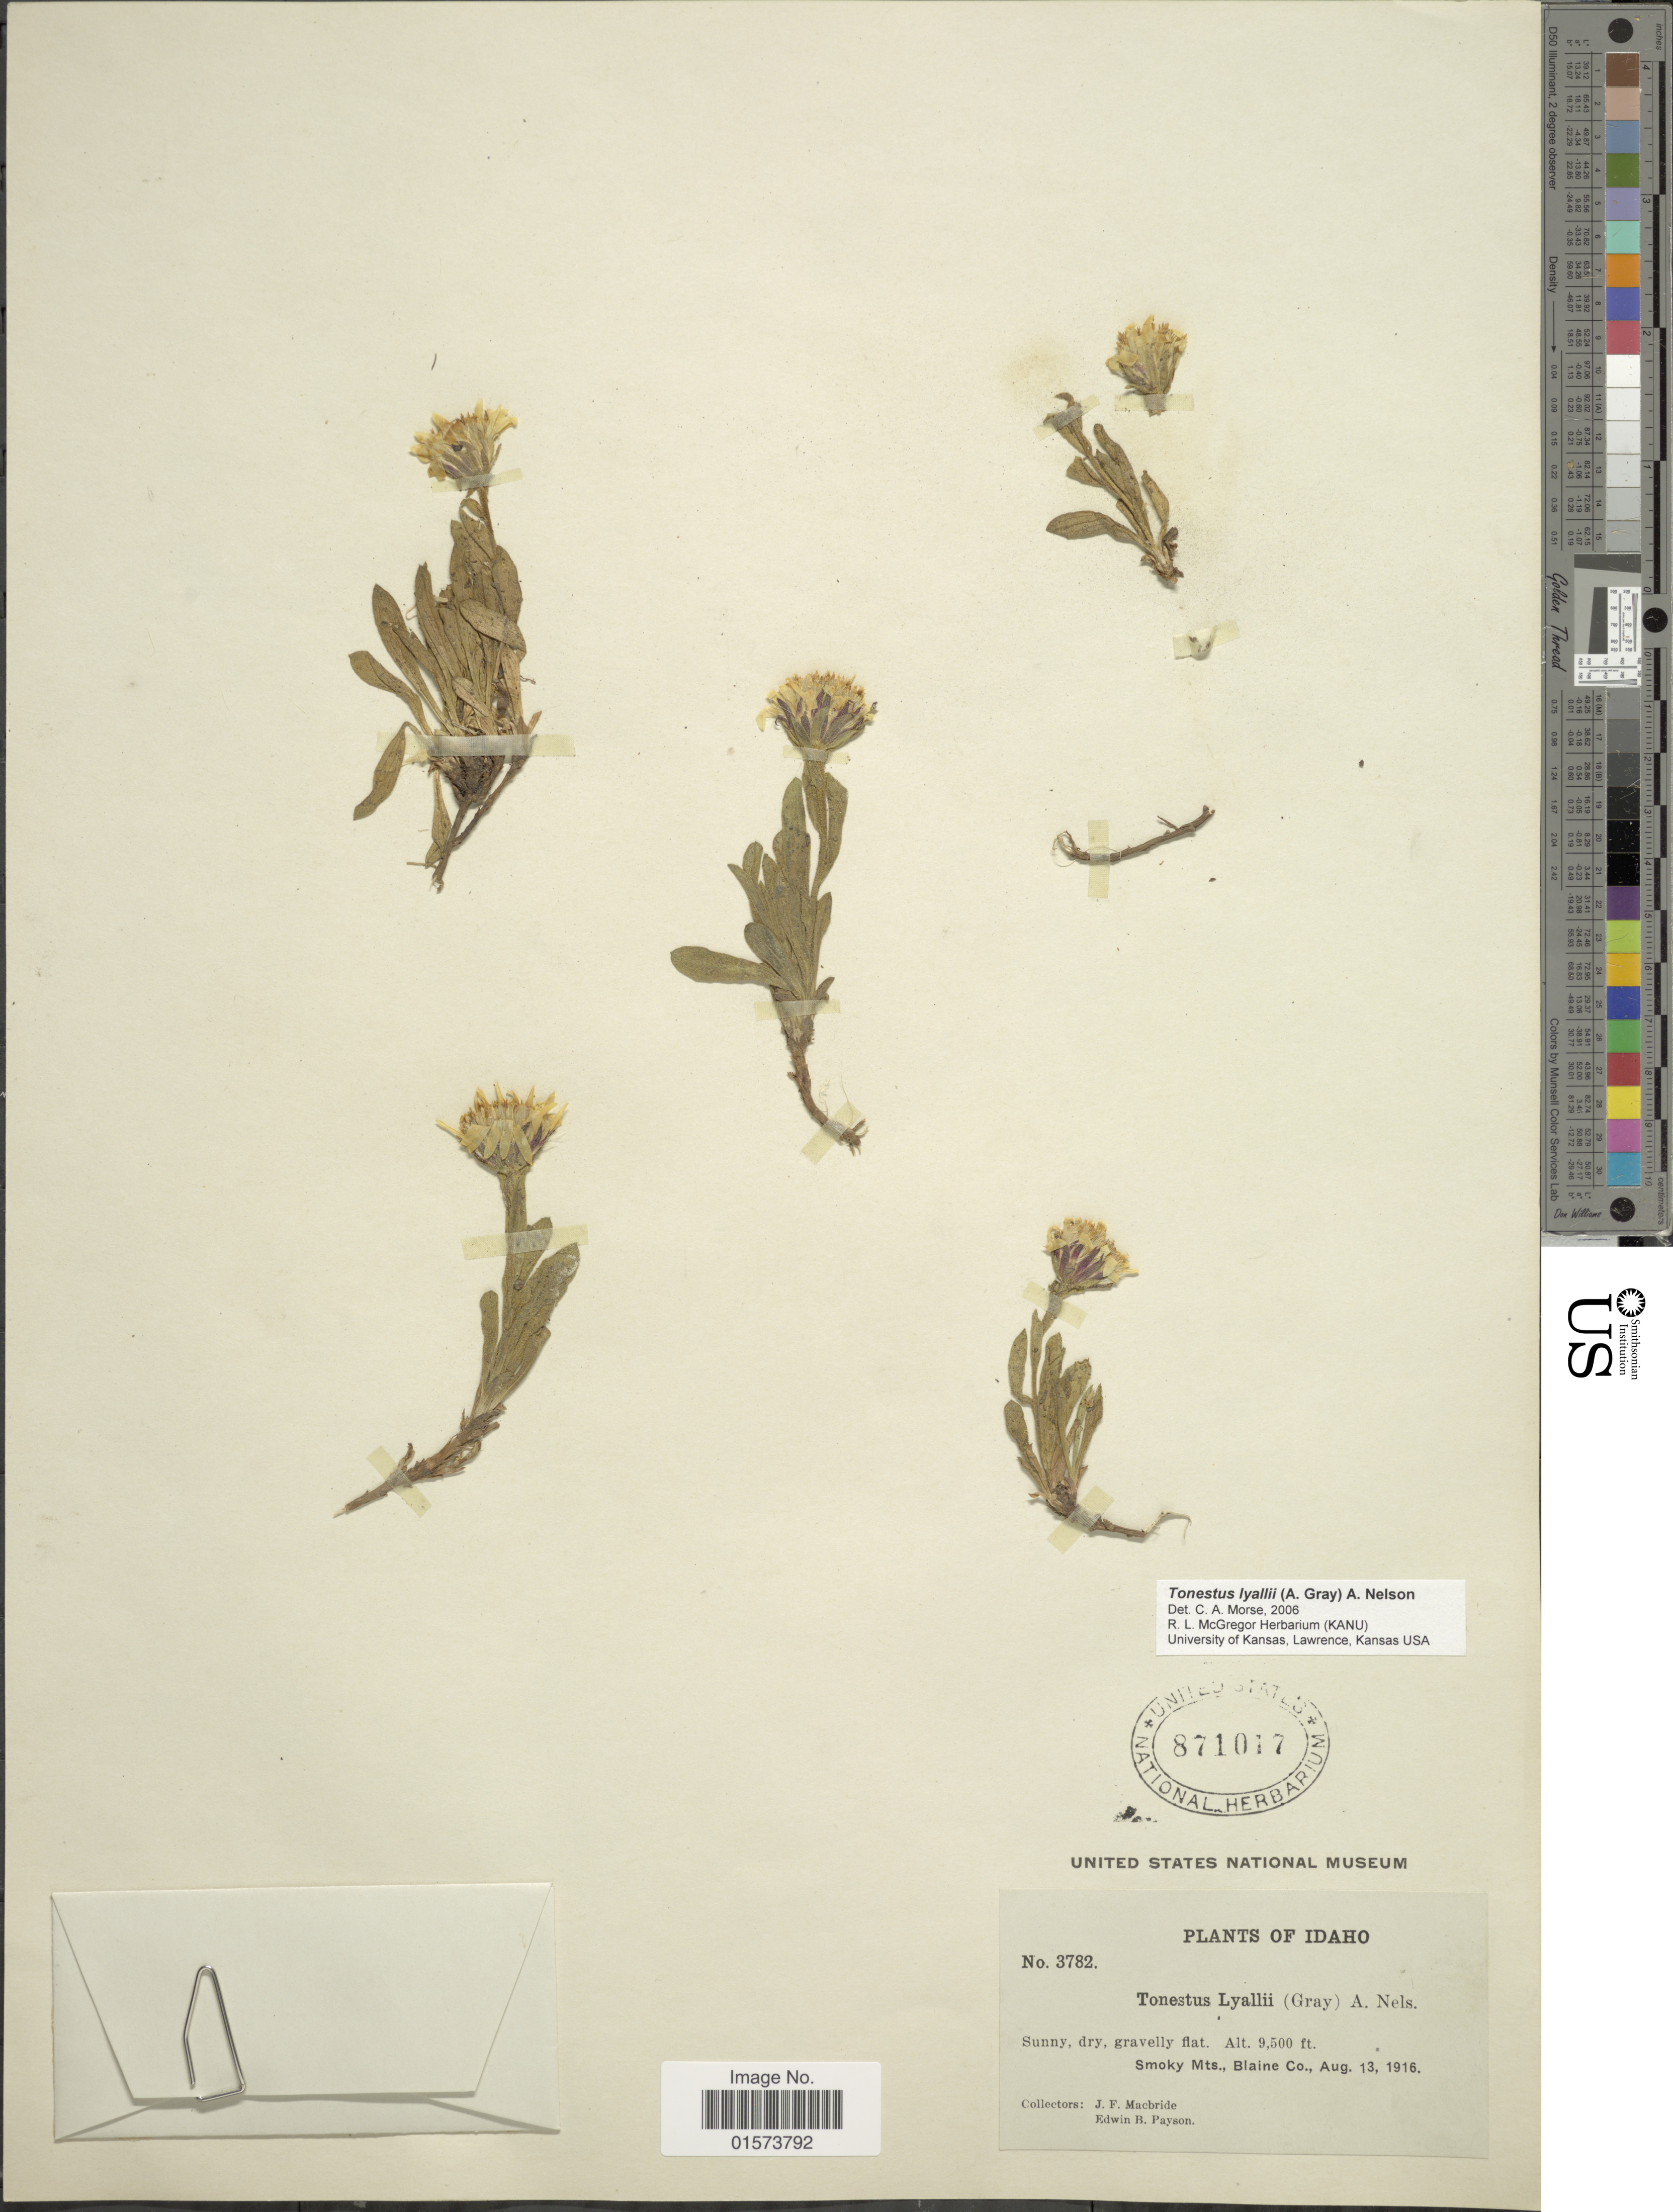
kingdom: Plantae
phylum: Tracheophyta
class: Magnoliopsida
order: Asterales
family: Asteraceae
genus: Tonestus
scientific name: Tonestus lyallii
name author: (A. Gray) A. Nelson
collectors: J. F. Macbride & E. B. Payson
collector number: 3782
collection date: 1916-08-13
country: United States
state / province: Idaho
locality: Sunny, dry, gravelly flat, Smoky Mts., Blaine Co.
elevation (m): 2896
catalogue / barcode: US 871017